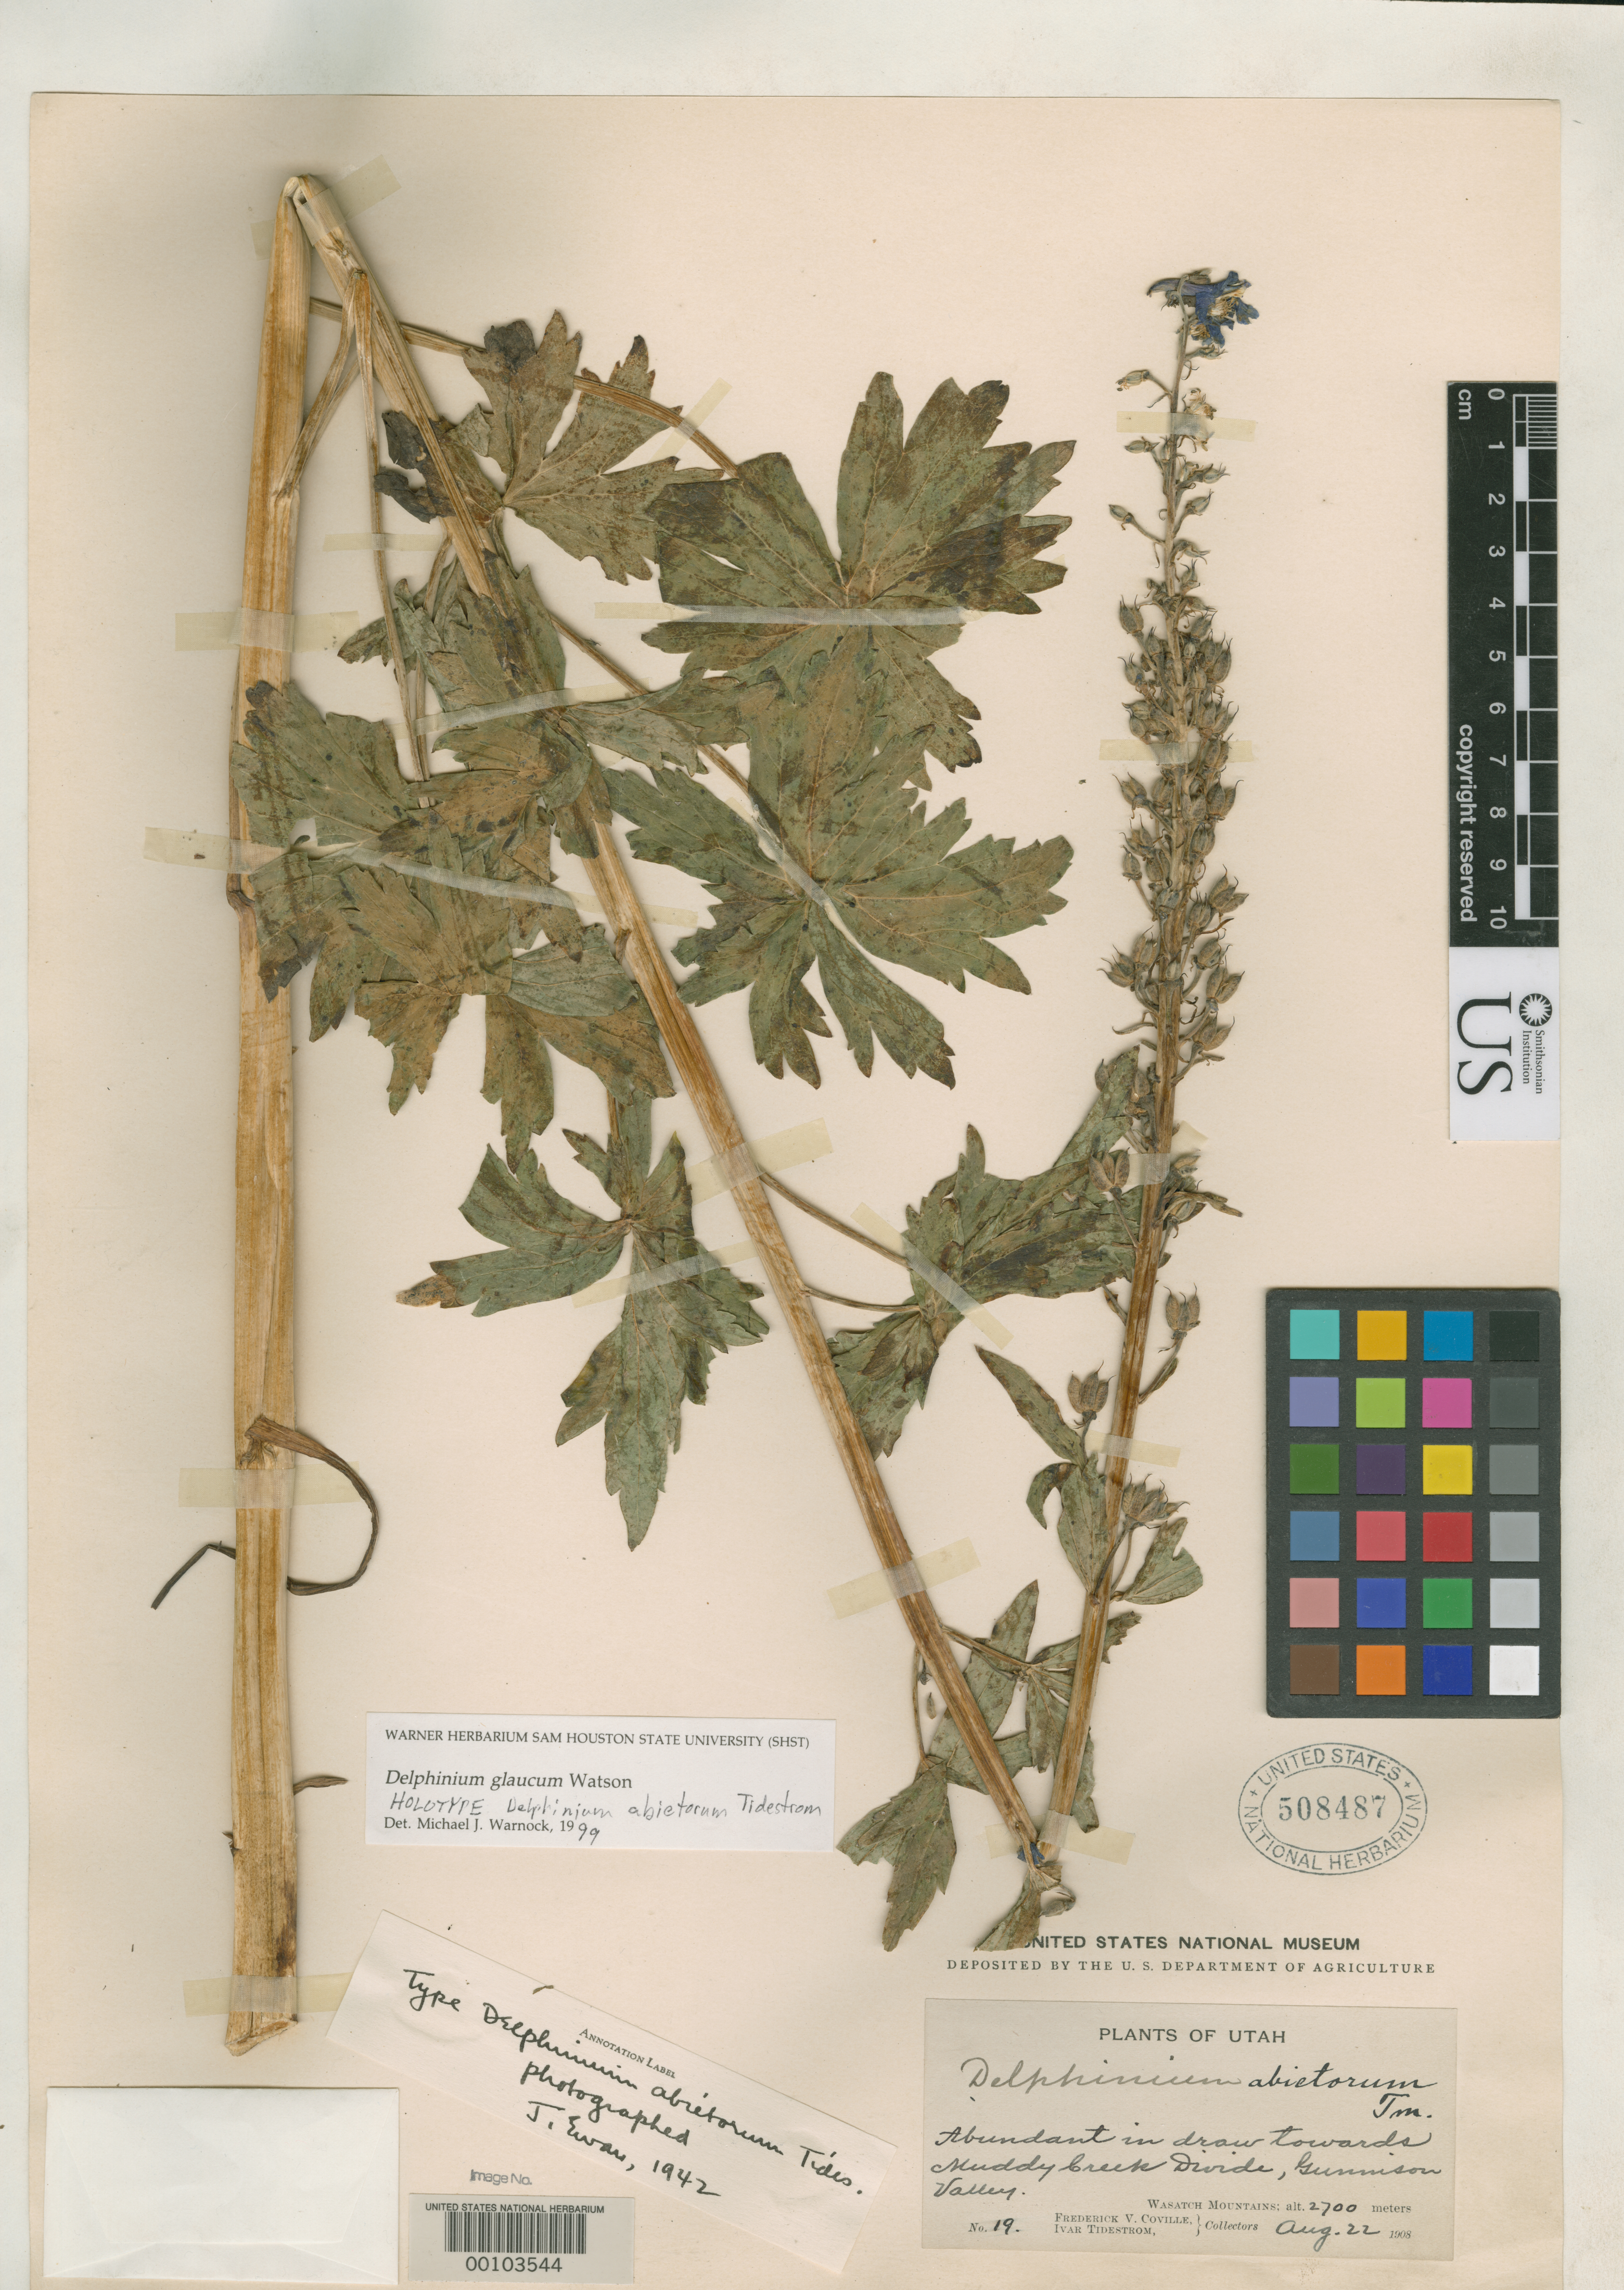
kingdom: Plantae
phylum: Tracheophyta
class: Magnoliopsida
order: Ranunculales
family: Ranunculaceae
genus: Delphinium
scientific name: Delphinium abietorum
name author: Tidestr.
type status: Holotype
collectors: F. V. Coville & I. F. Tidestrom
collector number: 19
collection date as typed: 22 Aug 1908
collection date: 1908-08-22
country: United States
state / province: Utah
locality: Near watershed of Muddy Creek and Gunnison River.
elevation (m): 2700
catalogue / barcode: US 508487